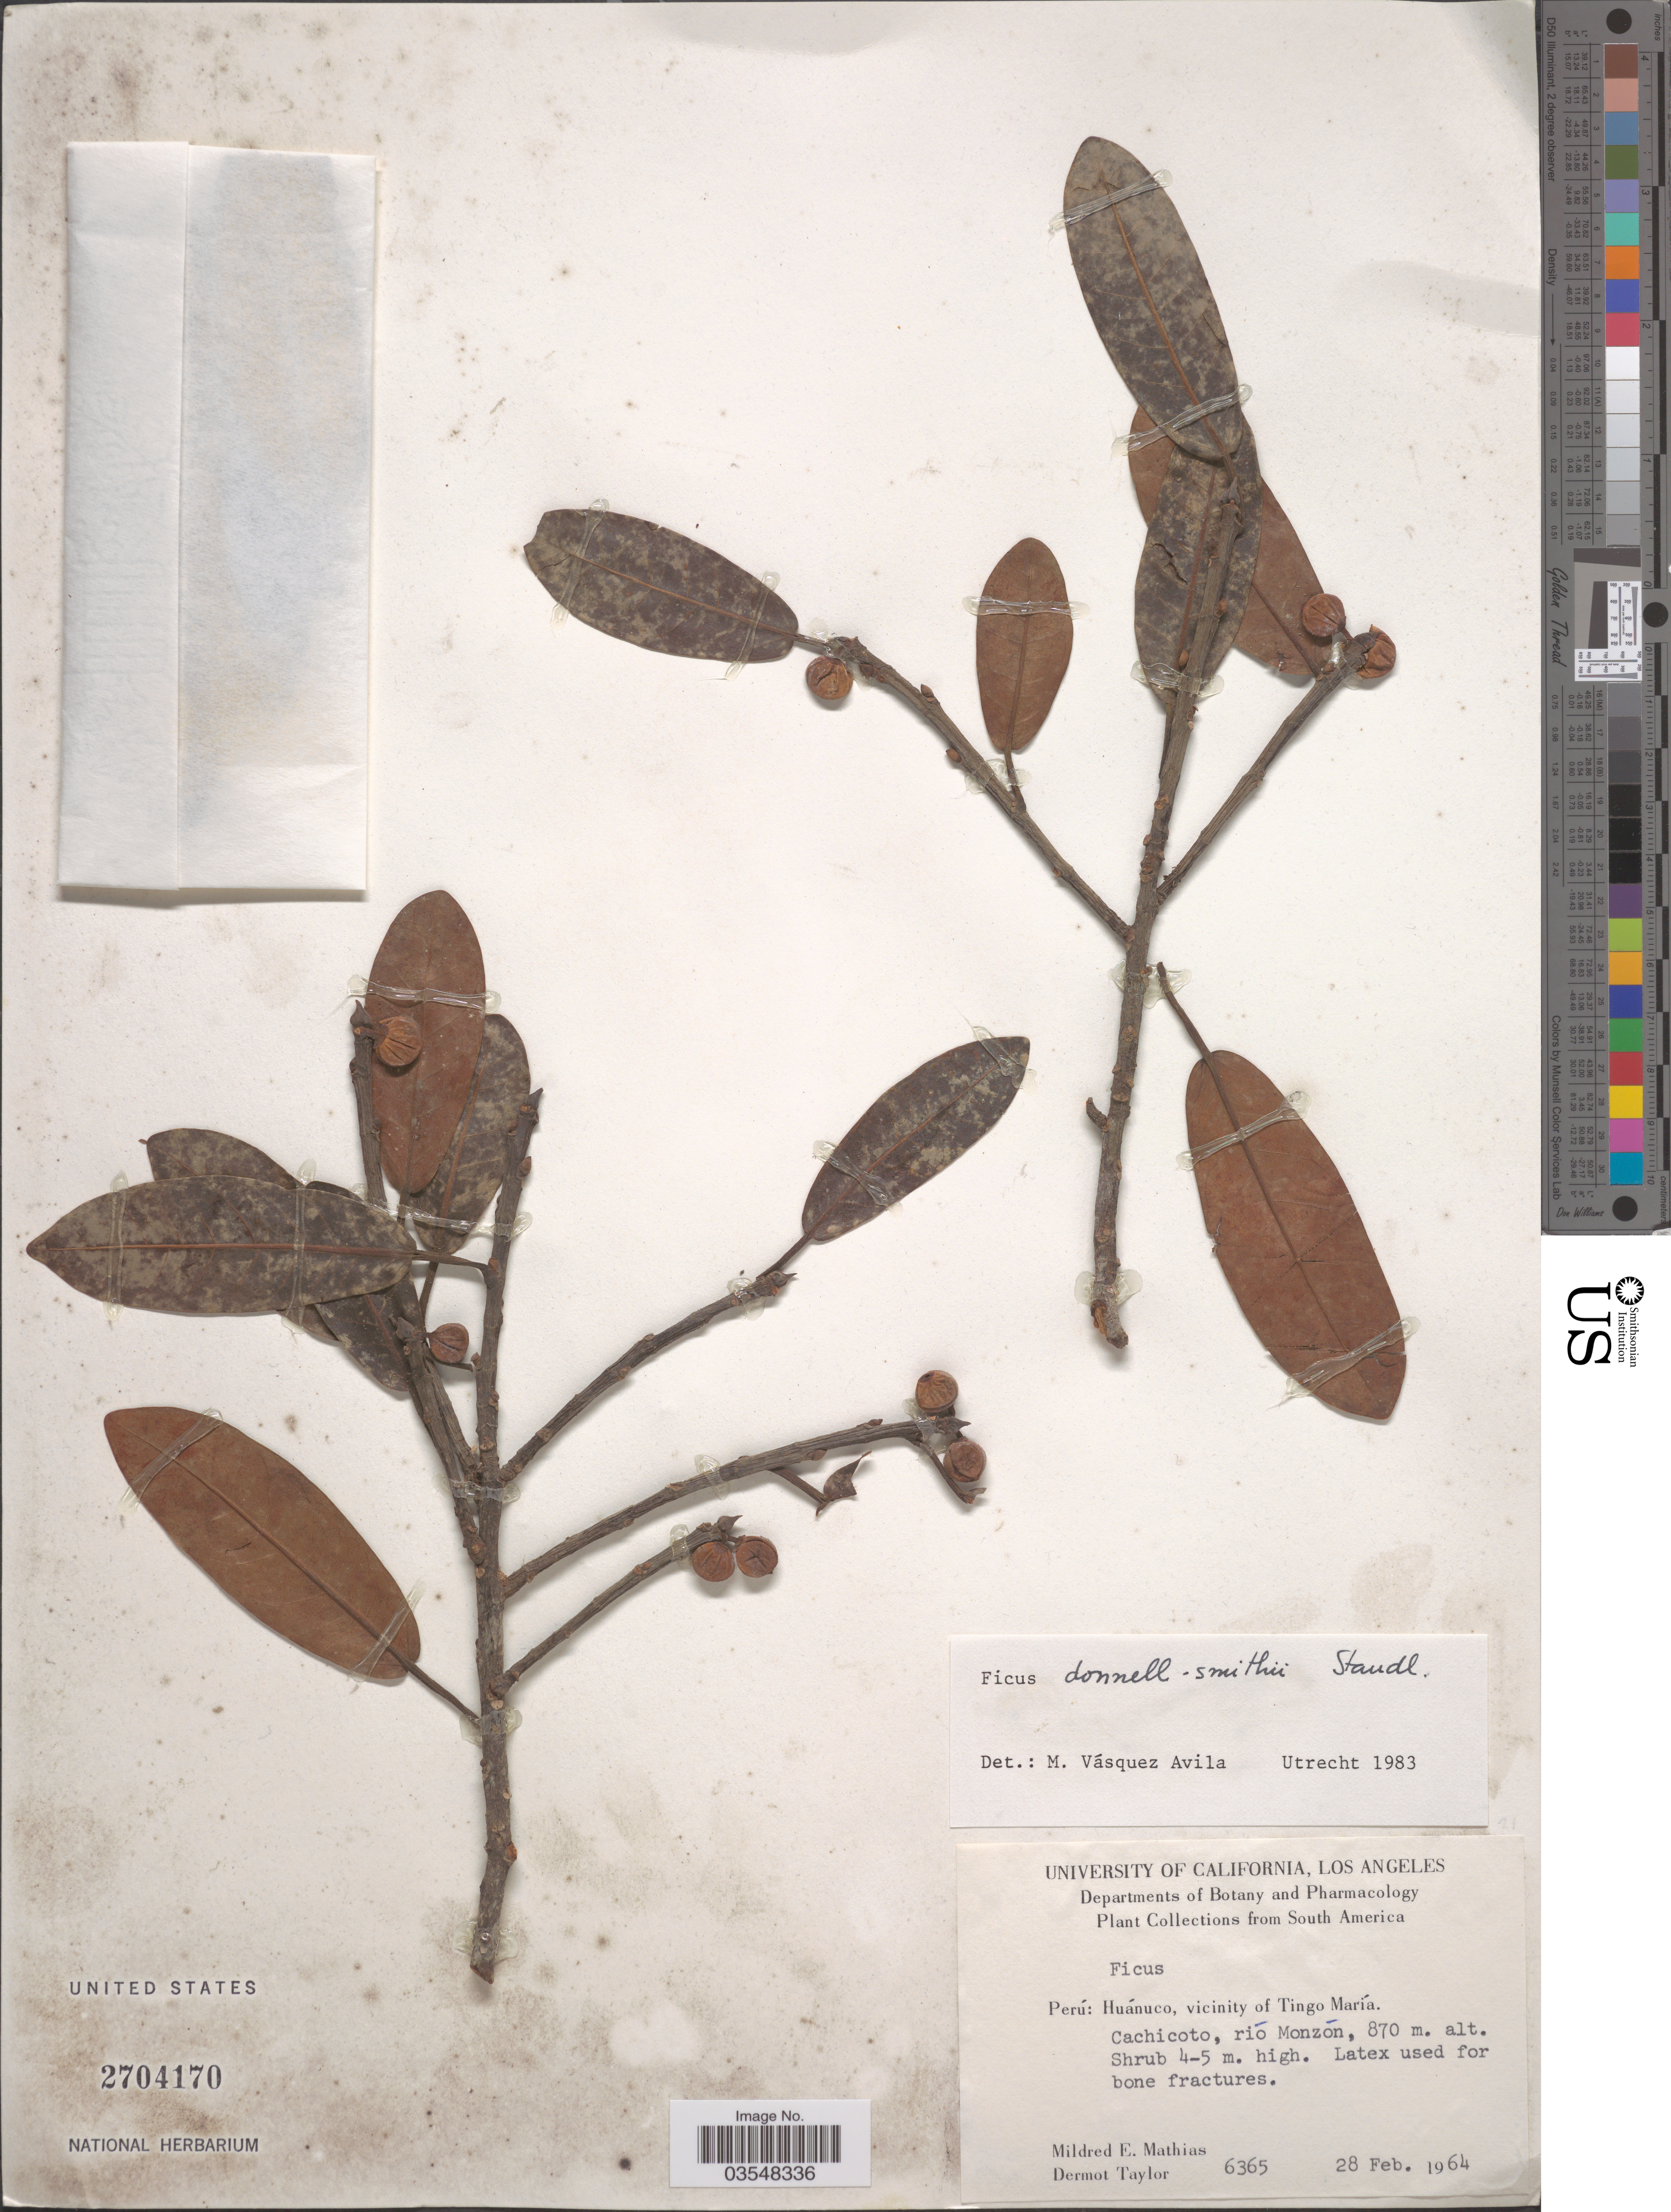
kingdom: Plantae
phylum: Tracheophyta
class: Magnoliopsida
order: Rosales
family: Moraceae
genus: Ficus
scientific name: Ficus donnell-smithii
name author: Standl.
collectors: M. E. Mathias & D. Taylor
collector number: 6365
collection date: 1964-02-28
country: Peru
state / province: Huánuco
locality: Vicinity of Tingo María. Cachicoto, río Monzón.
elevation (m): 870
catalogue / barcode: US 2704170